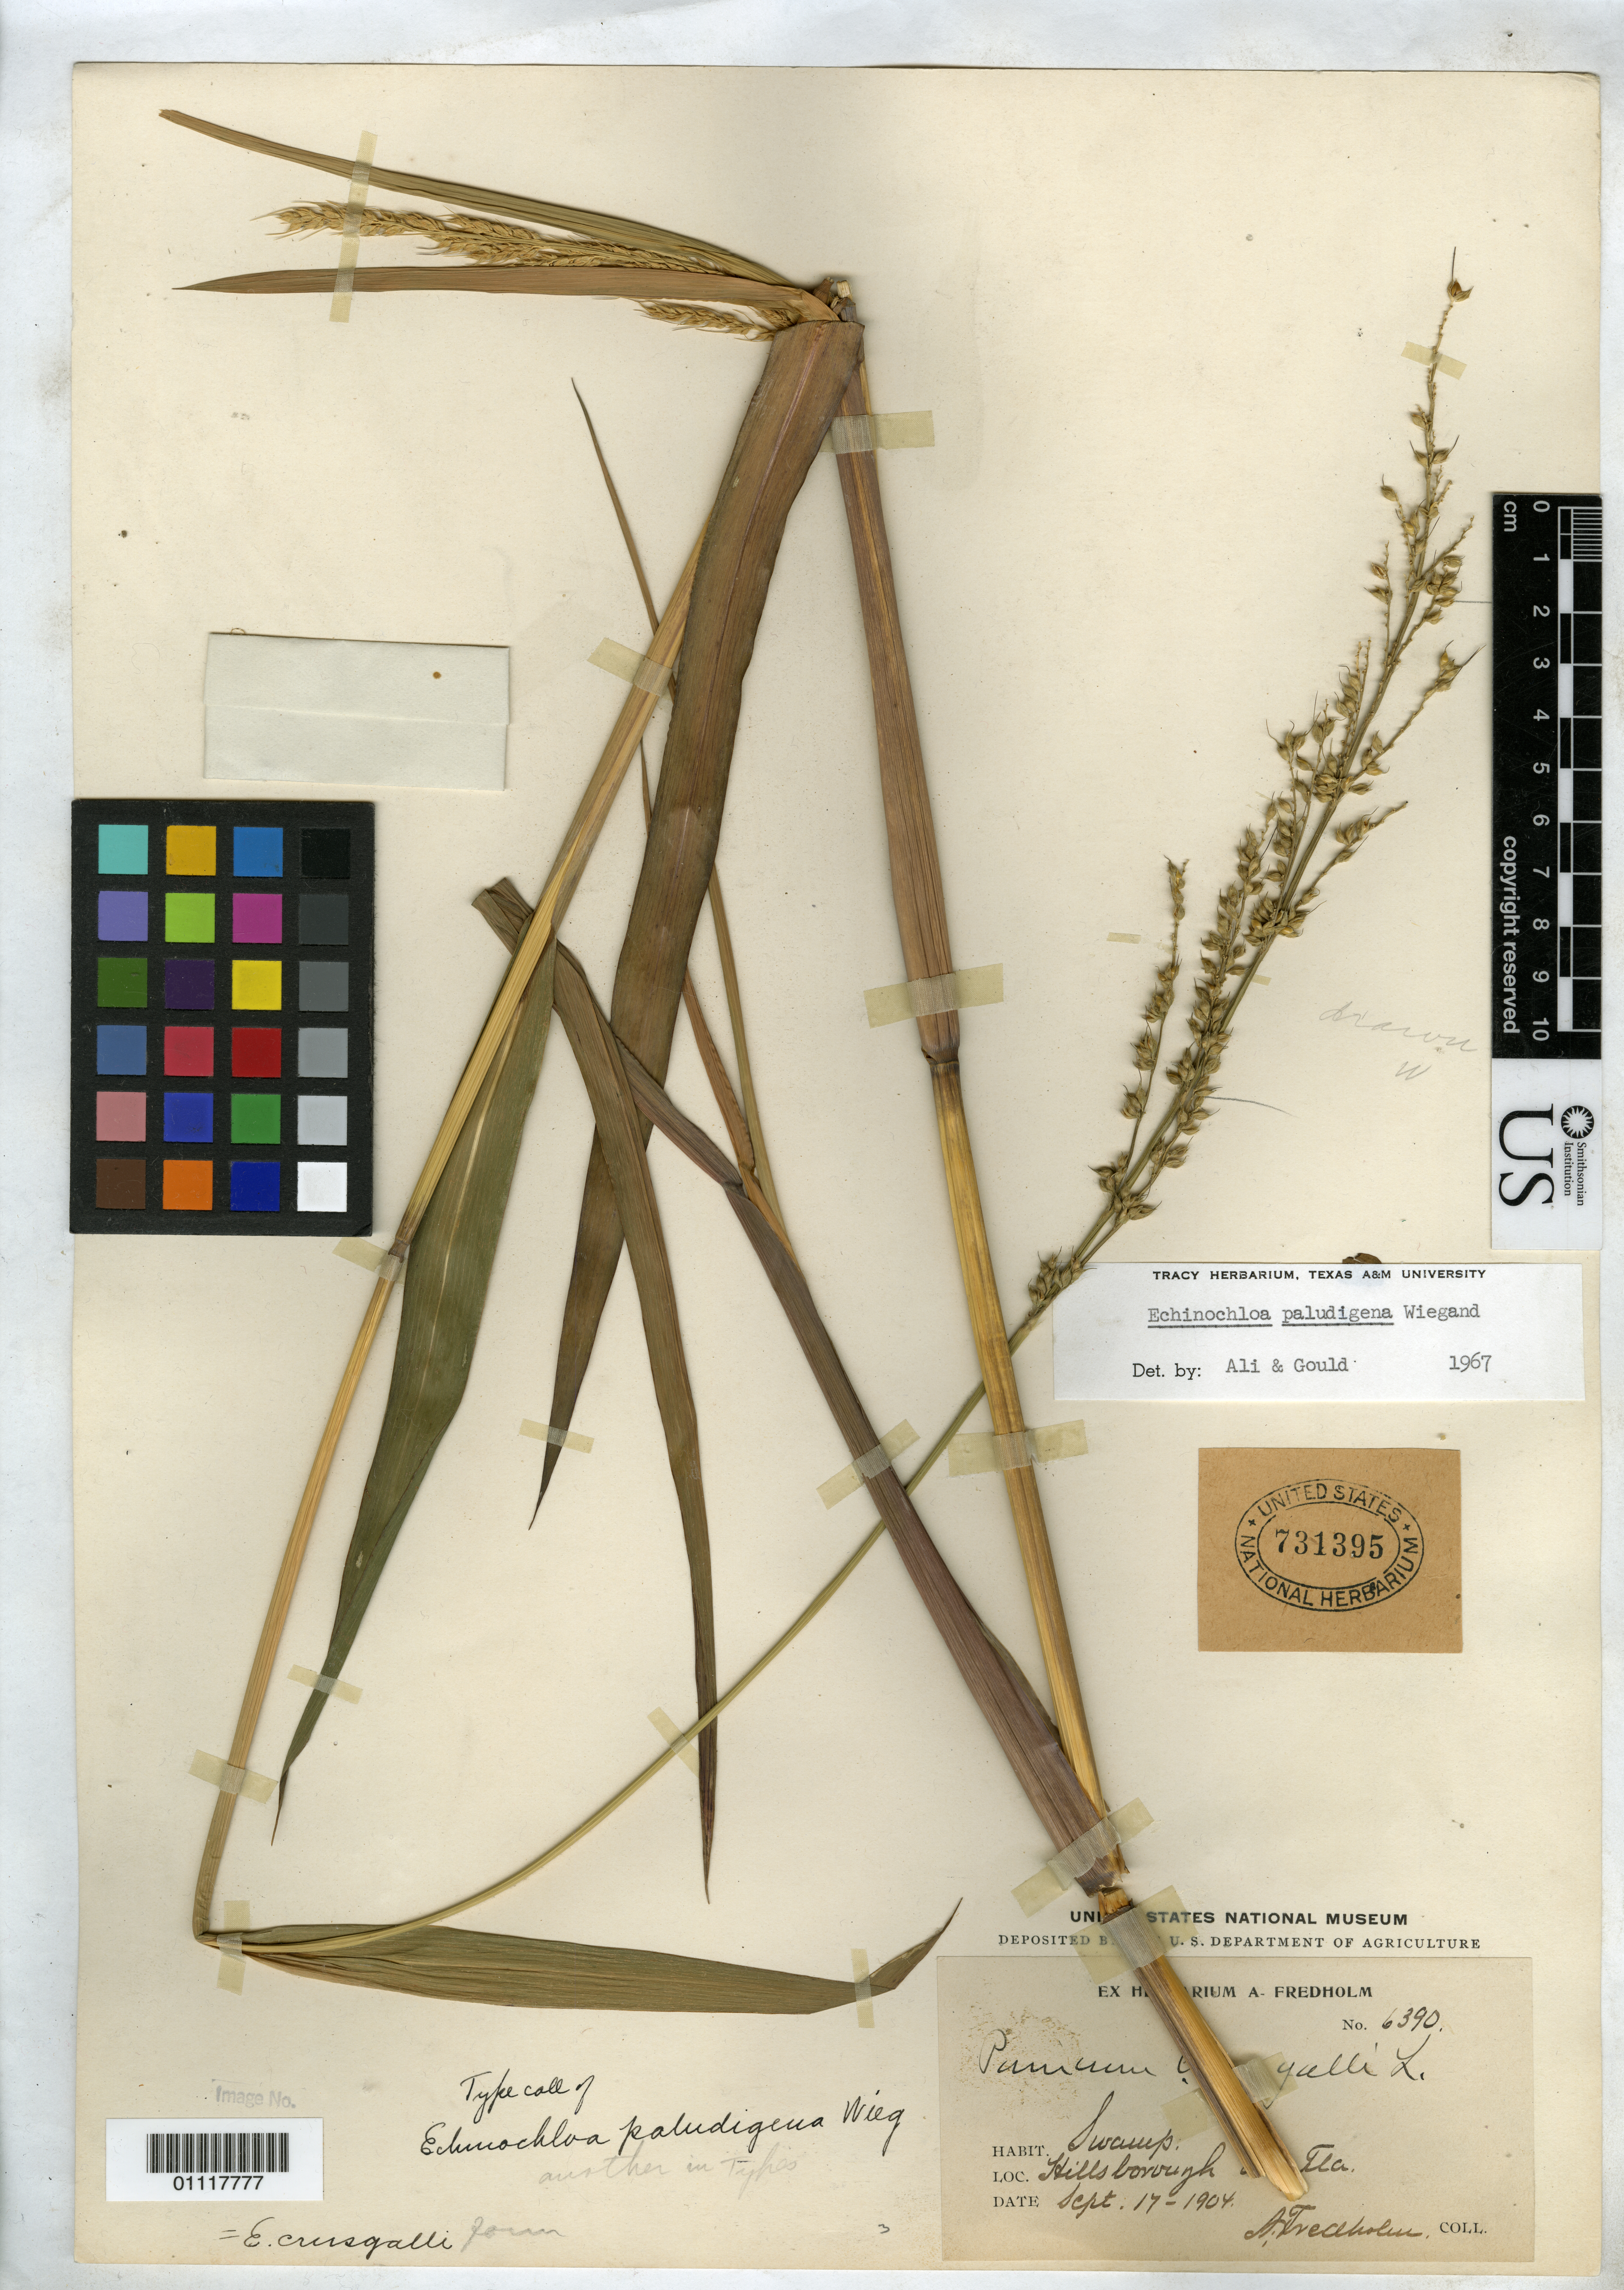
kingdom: Plantae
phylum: Tracheophyta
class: Liliopsida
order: Poales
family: Poaceae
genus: Echinochloa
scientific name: Echinochloa paludigena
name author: Wiegand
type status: Isotype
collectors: A. J. Fredholm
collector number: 6390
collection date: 1904-09-17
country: United States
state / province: Florida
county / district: Hillsborough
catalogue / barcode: US 731395